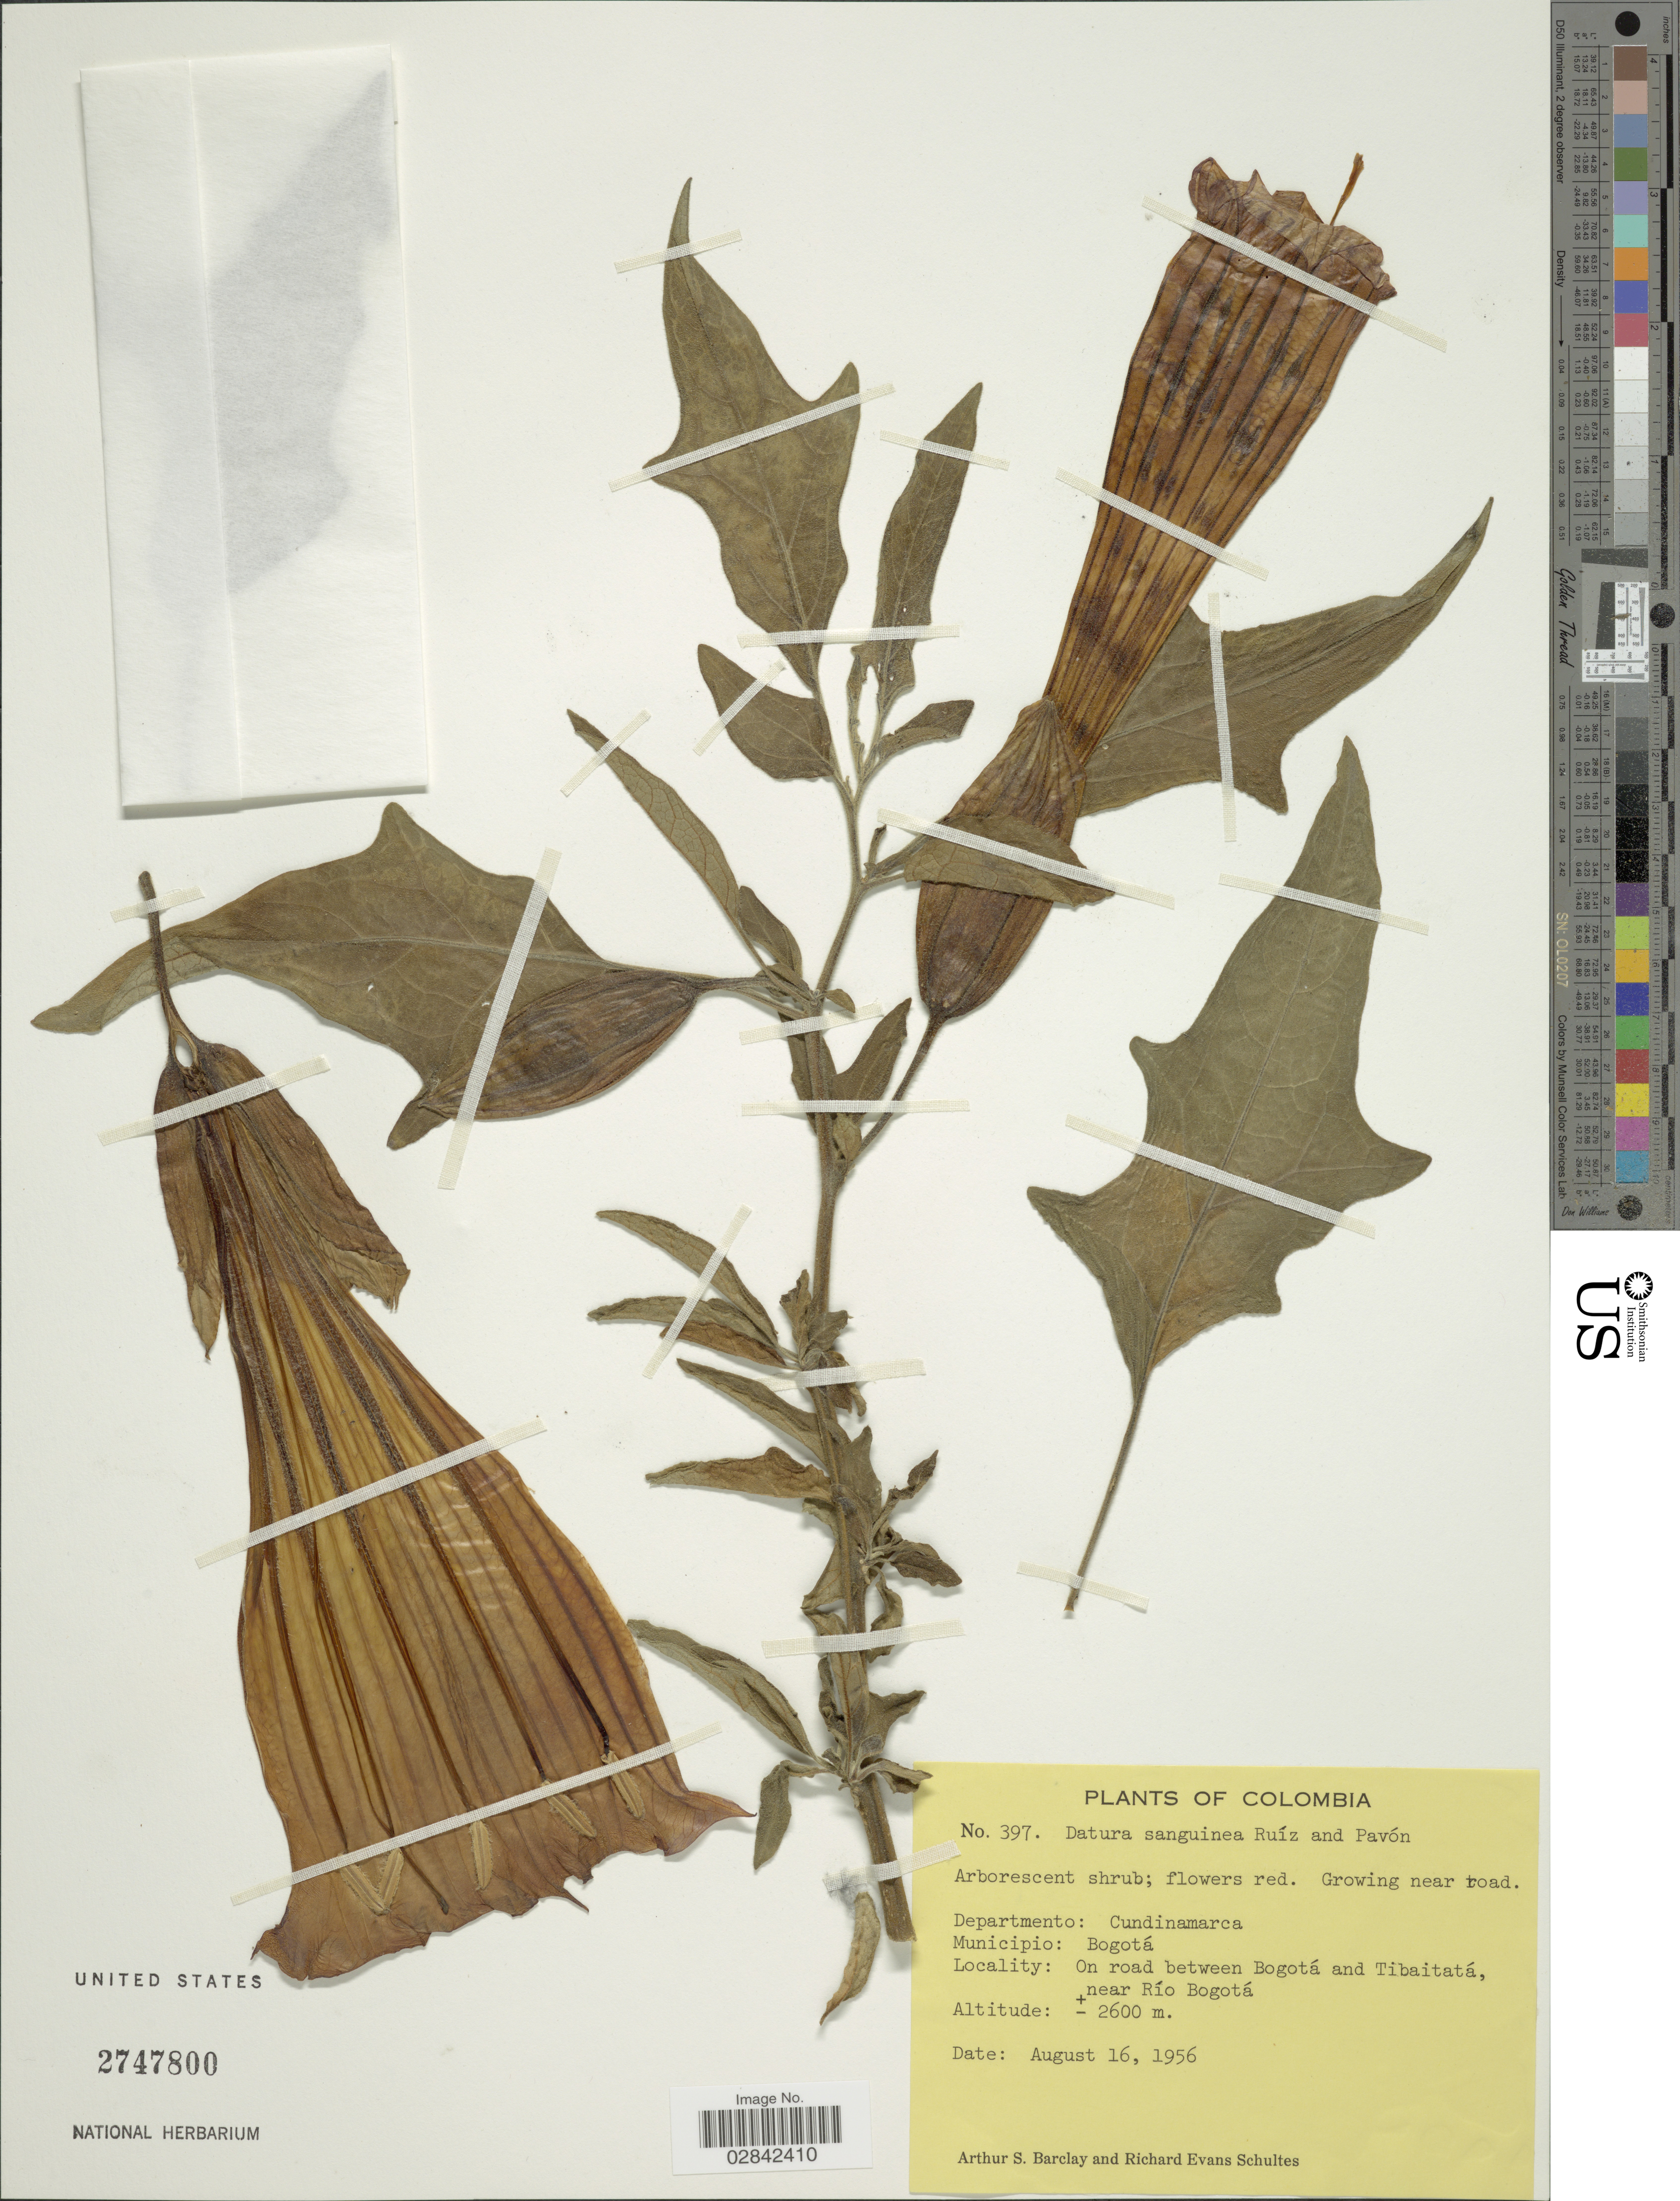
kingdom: Plantae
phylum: Tracheophyta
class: Magnoliopsida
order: Solanales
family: Solanaceae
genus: Brugmansia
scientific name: Brugmansia sanguinea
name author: (Ruiz & Pav.) D. Don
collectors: A. S. Barclay & R. E. Schultes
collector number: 397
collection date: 1956-08-16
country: Colombia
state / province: Cundinamarca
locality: Departmento: Cundinamarca, Municipio: Bogotá, On road between Bogotá and Tibaitatá, near Río Bogotà.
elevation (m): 2600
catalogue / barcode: US 2747800